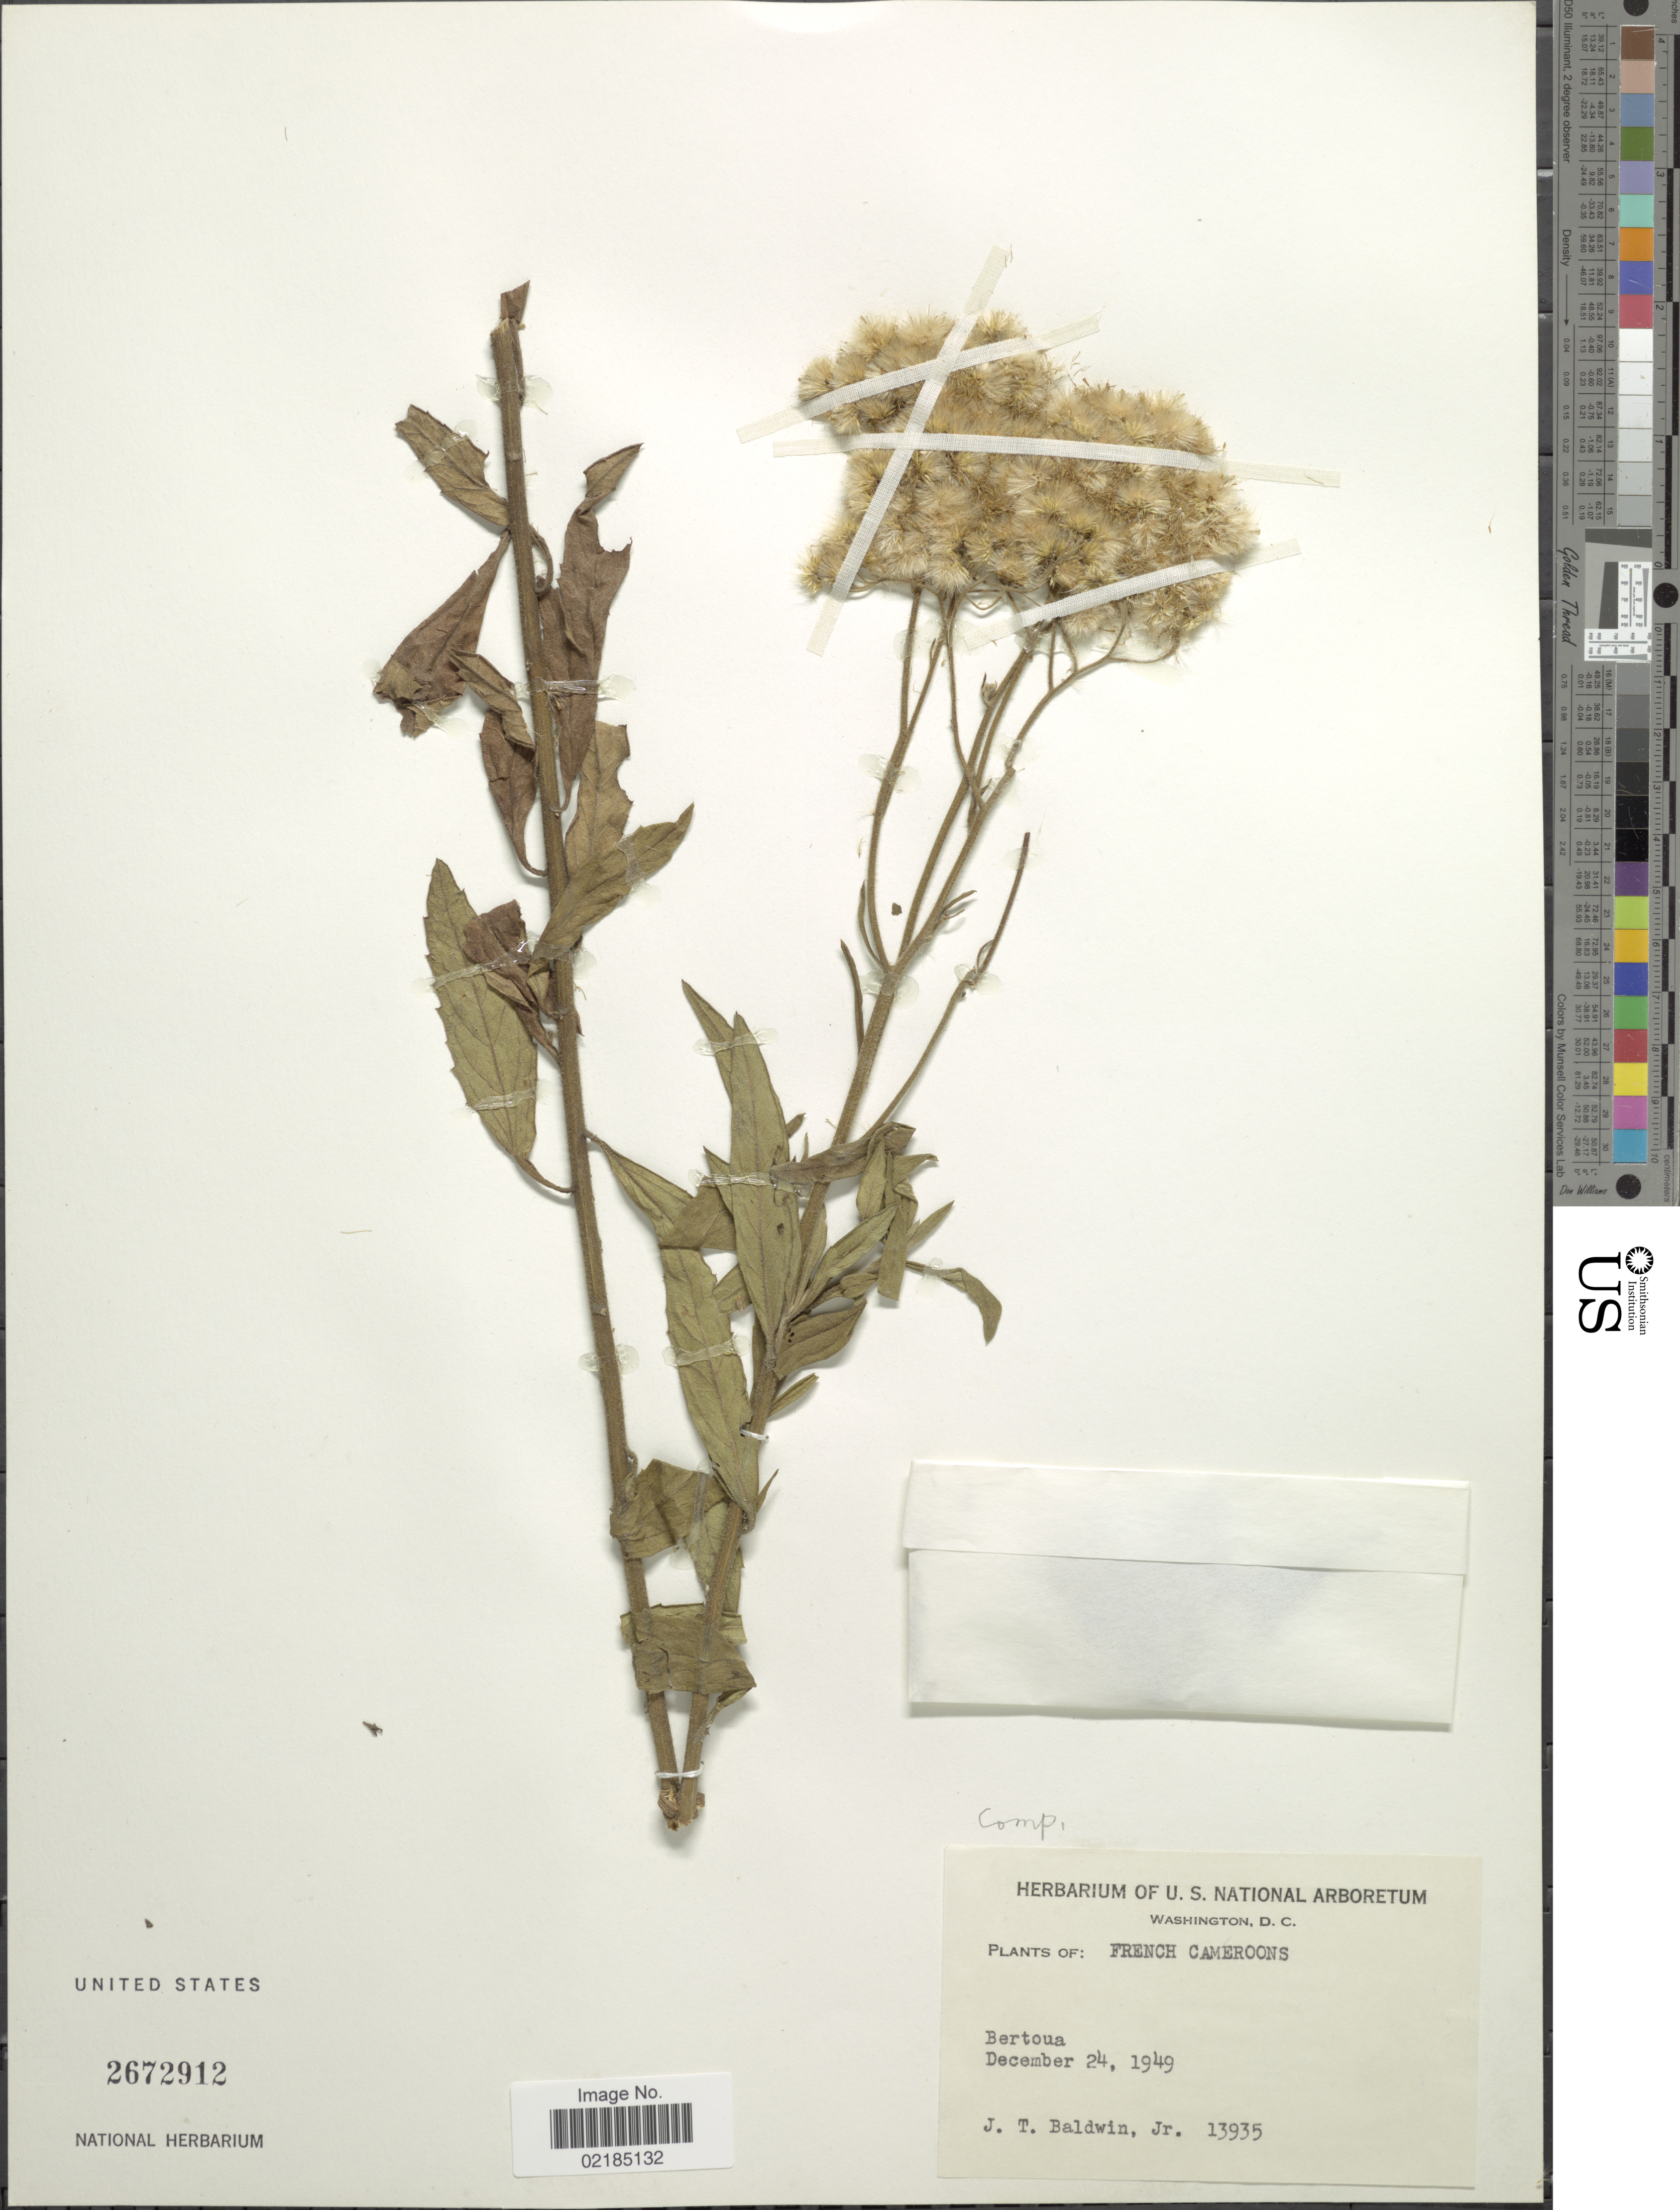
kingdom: Plantae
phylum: Tracheophyta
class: Magnoliopsida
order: Asterales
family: Asteraceae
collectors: J. T. Baldwin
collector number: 13935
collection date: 1949-12-24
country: Cameroon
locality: French Cameroons. Bertoua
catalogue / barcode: US 2672912